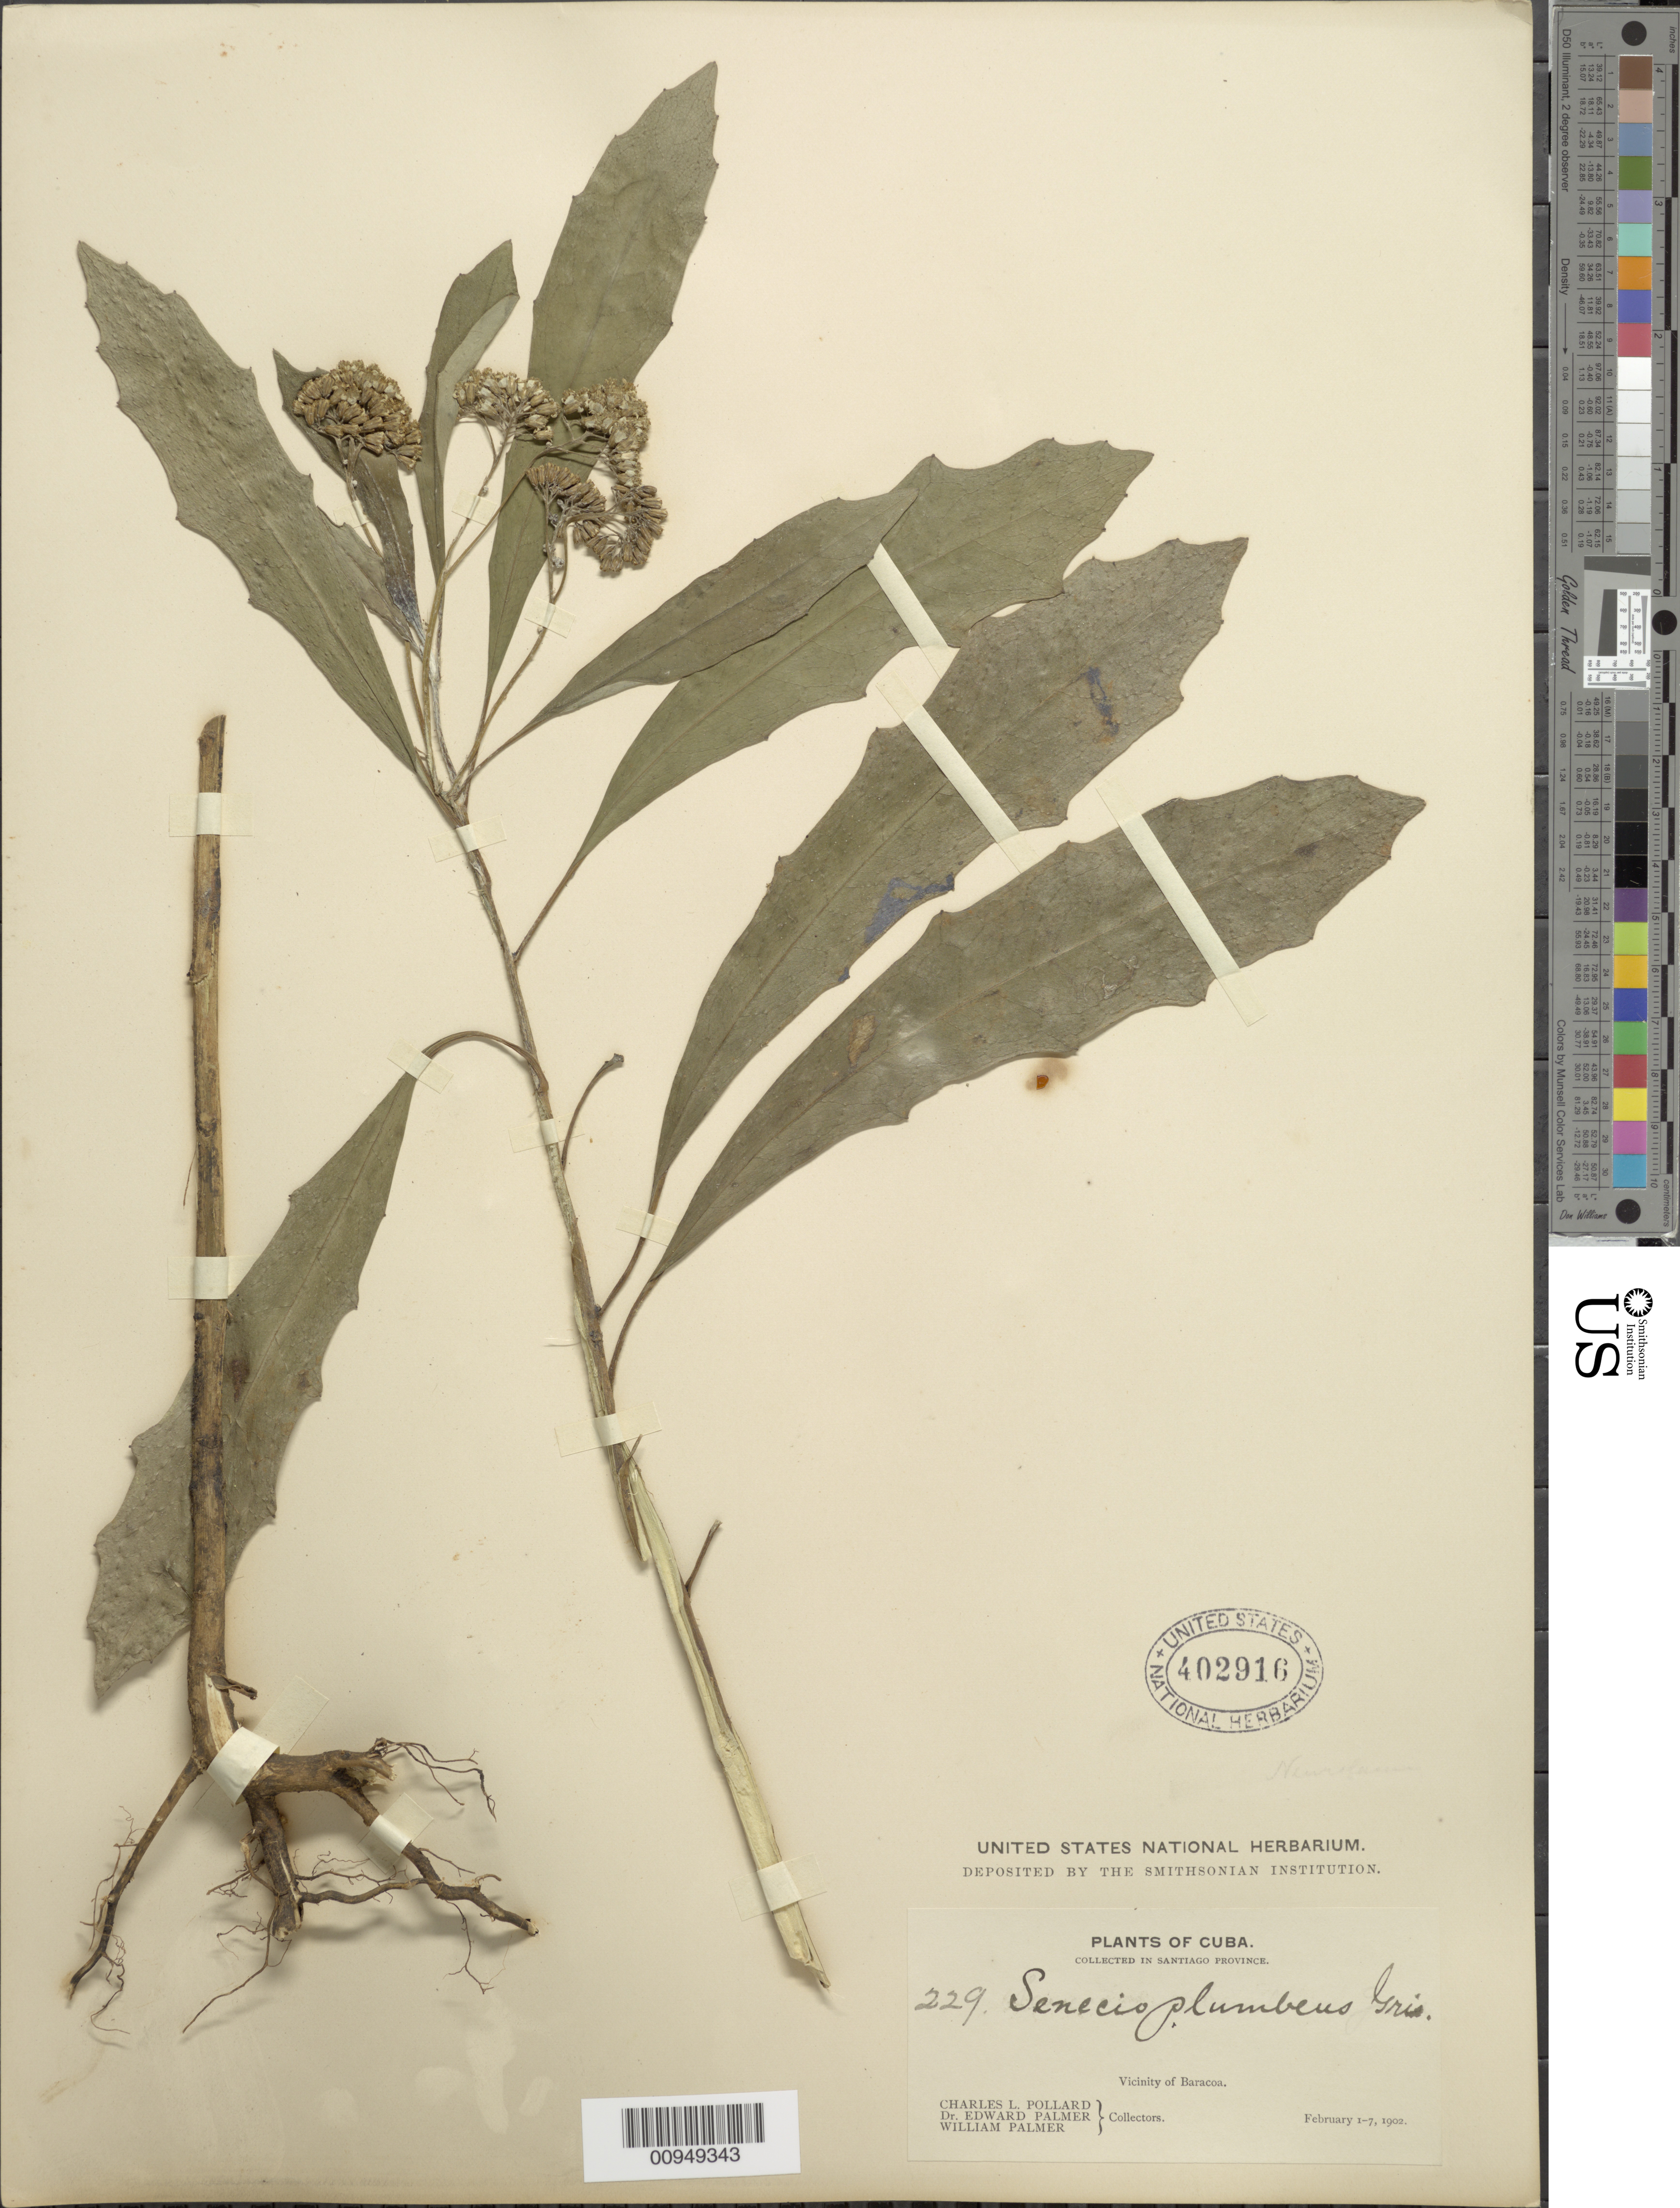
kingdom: Plantae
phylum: Tracheophyta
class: Magnoliopsida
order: Asterales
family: Asteraceae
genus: Senecio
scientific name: Senecio plumbeus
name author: Griseb.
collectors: C. L. Pollard, E. Palmer & W. Palmer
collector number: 229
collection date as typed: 01 Feb 1902 to 07 Feb 1902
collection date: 1902-02-01/1902-02-07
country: Cuba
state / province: Santiago de Cuba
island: Cuba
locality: Vicinity of Baracoa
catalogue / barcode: US 402916